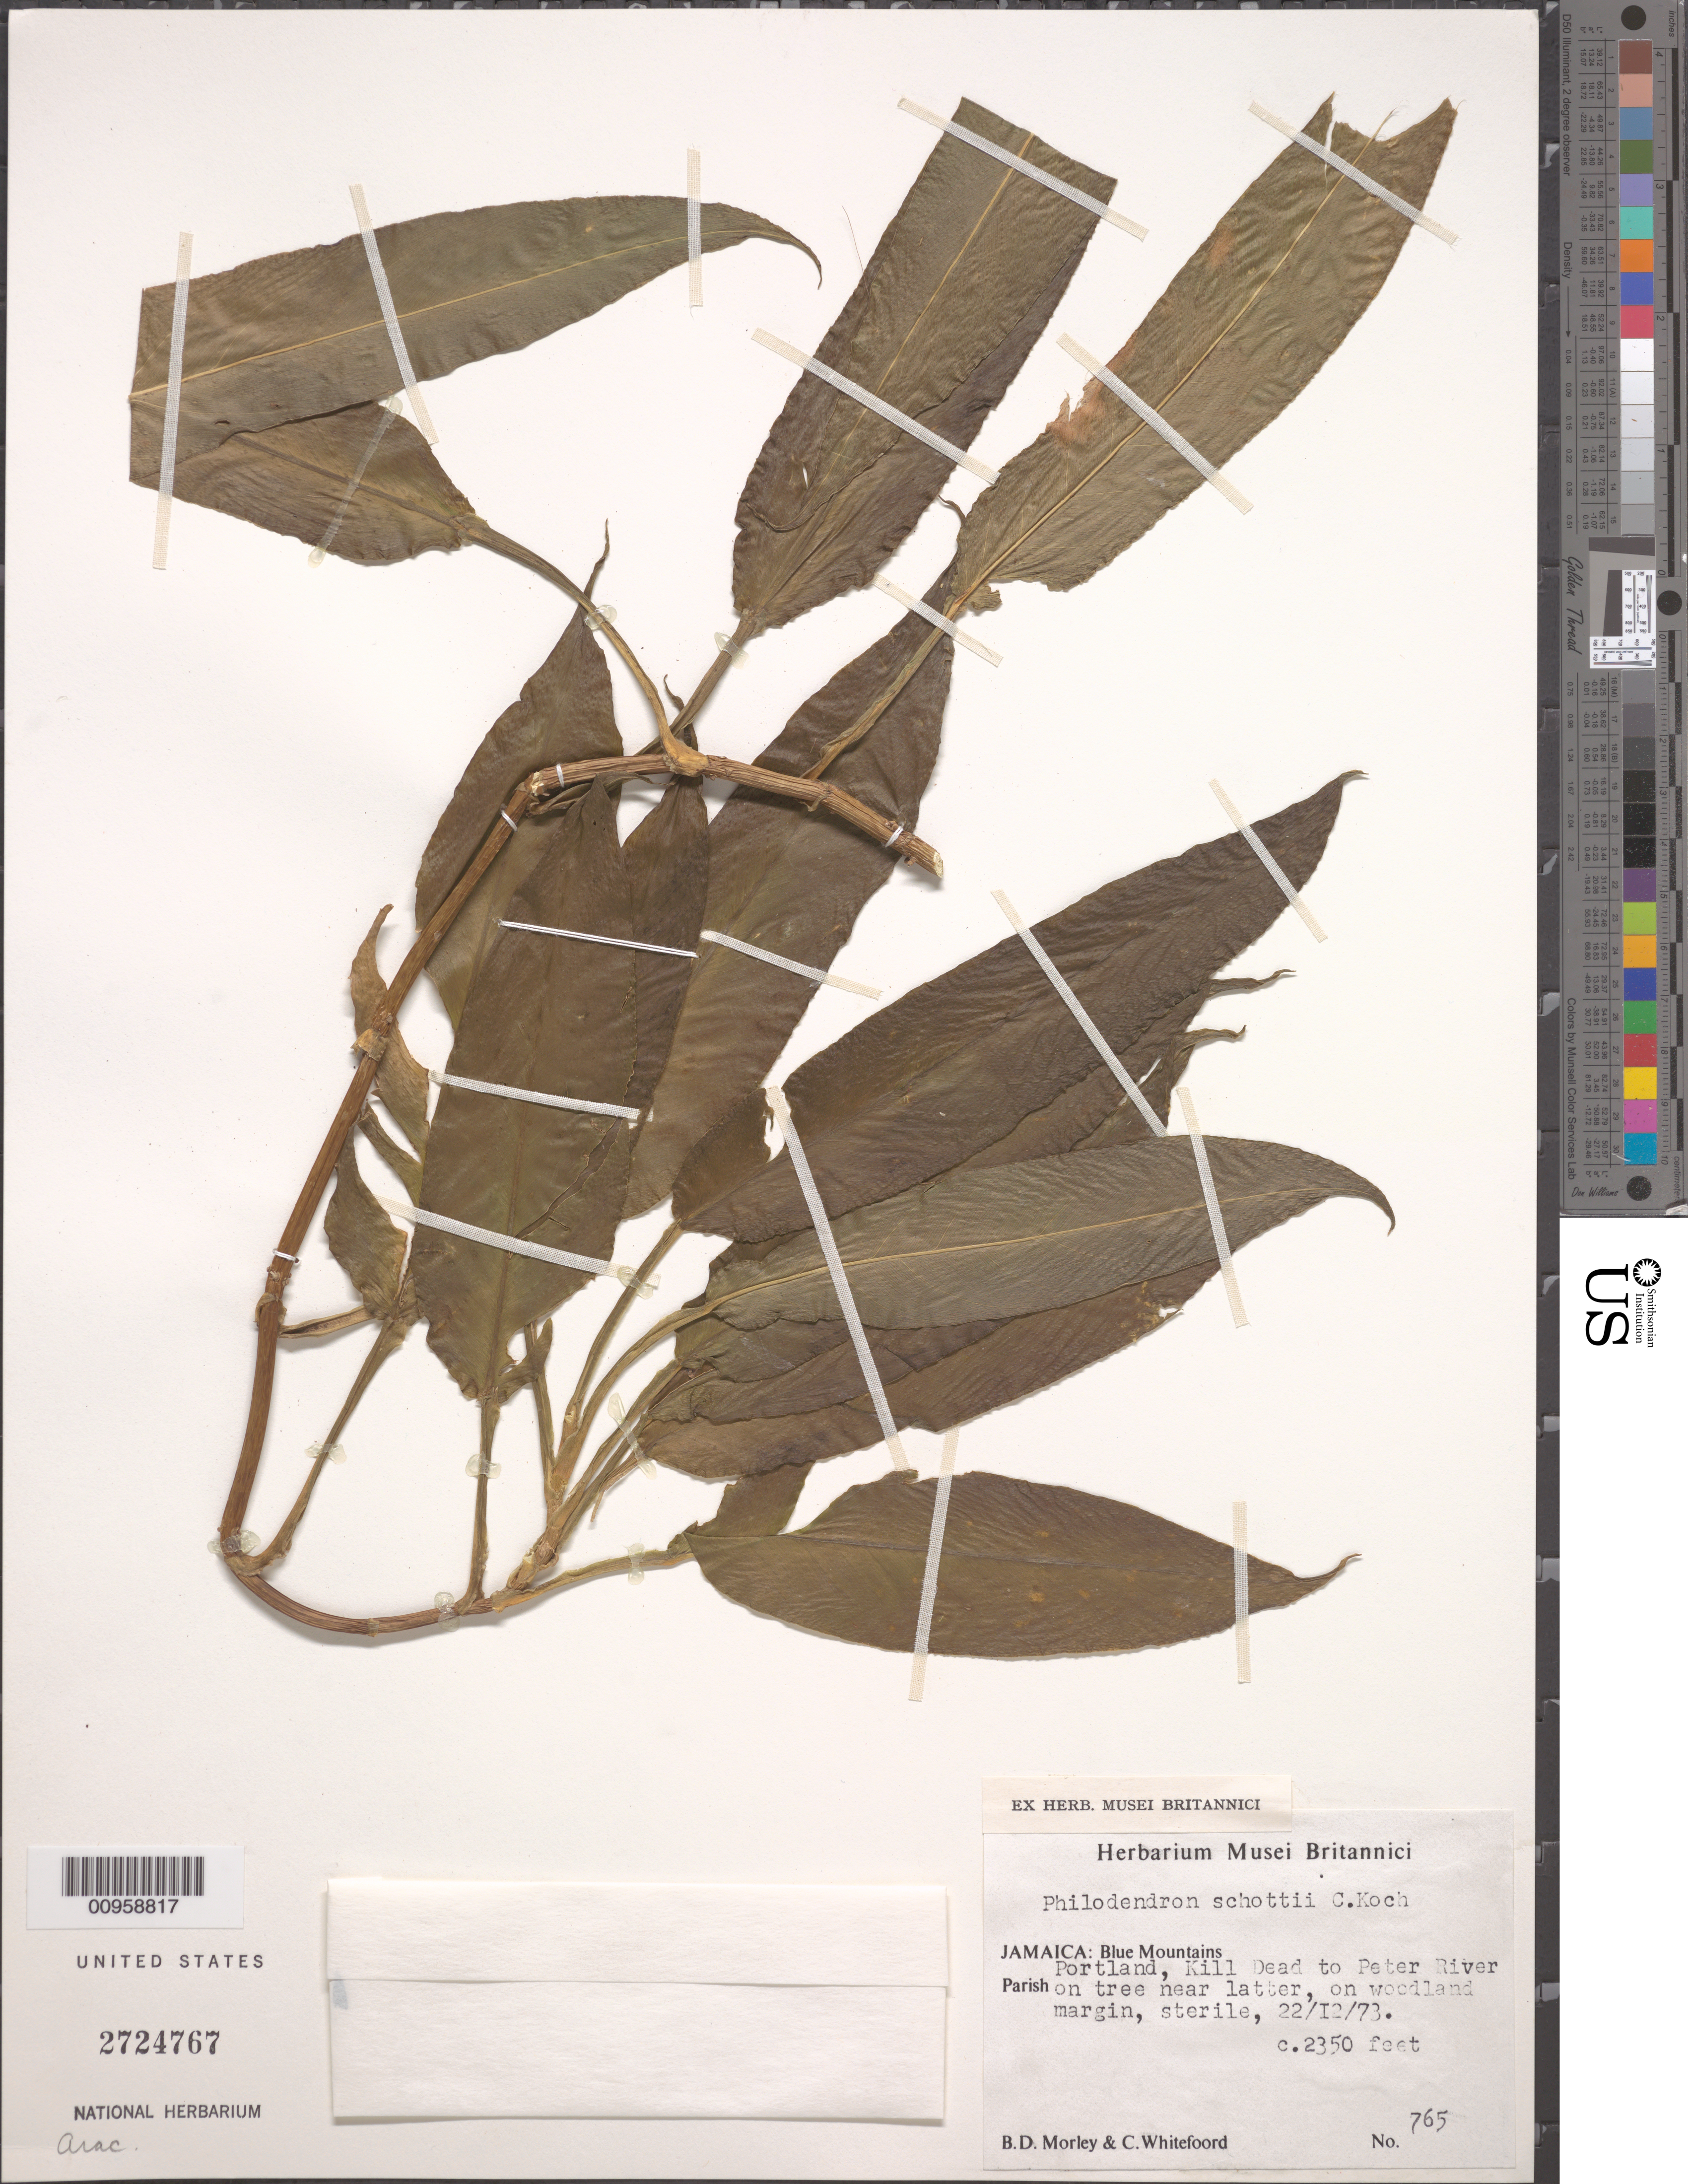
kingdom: Plantae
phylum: Tracheophyta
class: Liliopsida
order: Alismatales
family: Araceae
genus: Philodendron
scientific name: Philodendron schottii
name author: K. Koch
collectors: B. D. Morley & C. Whitefoord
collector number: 765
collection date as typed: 22 Dec 1973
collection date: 1973-12-22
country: Jamaica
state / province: Portland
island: Jamaica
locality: Blue Mountains, Kill Dead to Peter River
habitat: On tree near river, on woodland margin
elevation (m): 716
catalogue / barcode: US 2724767